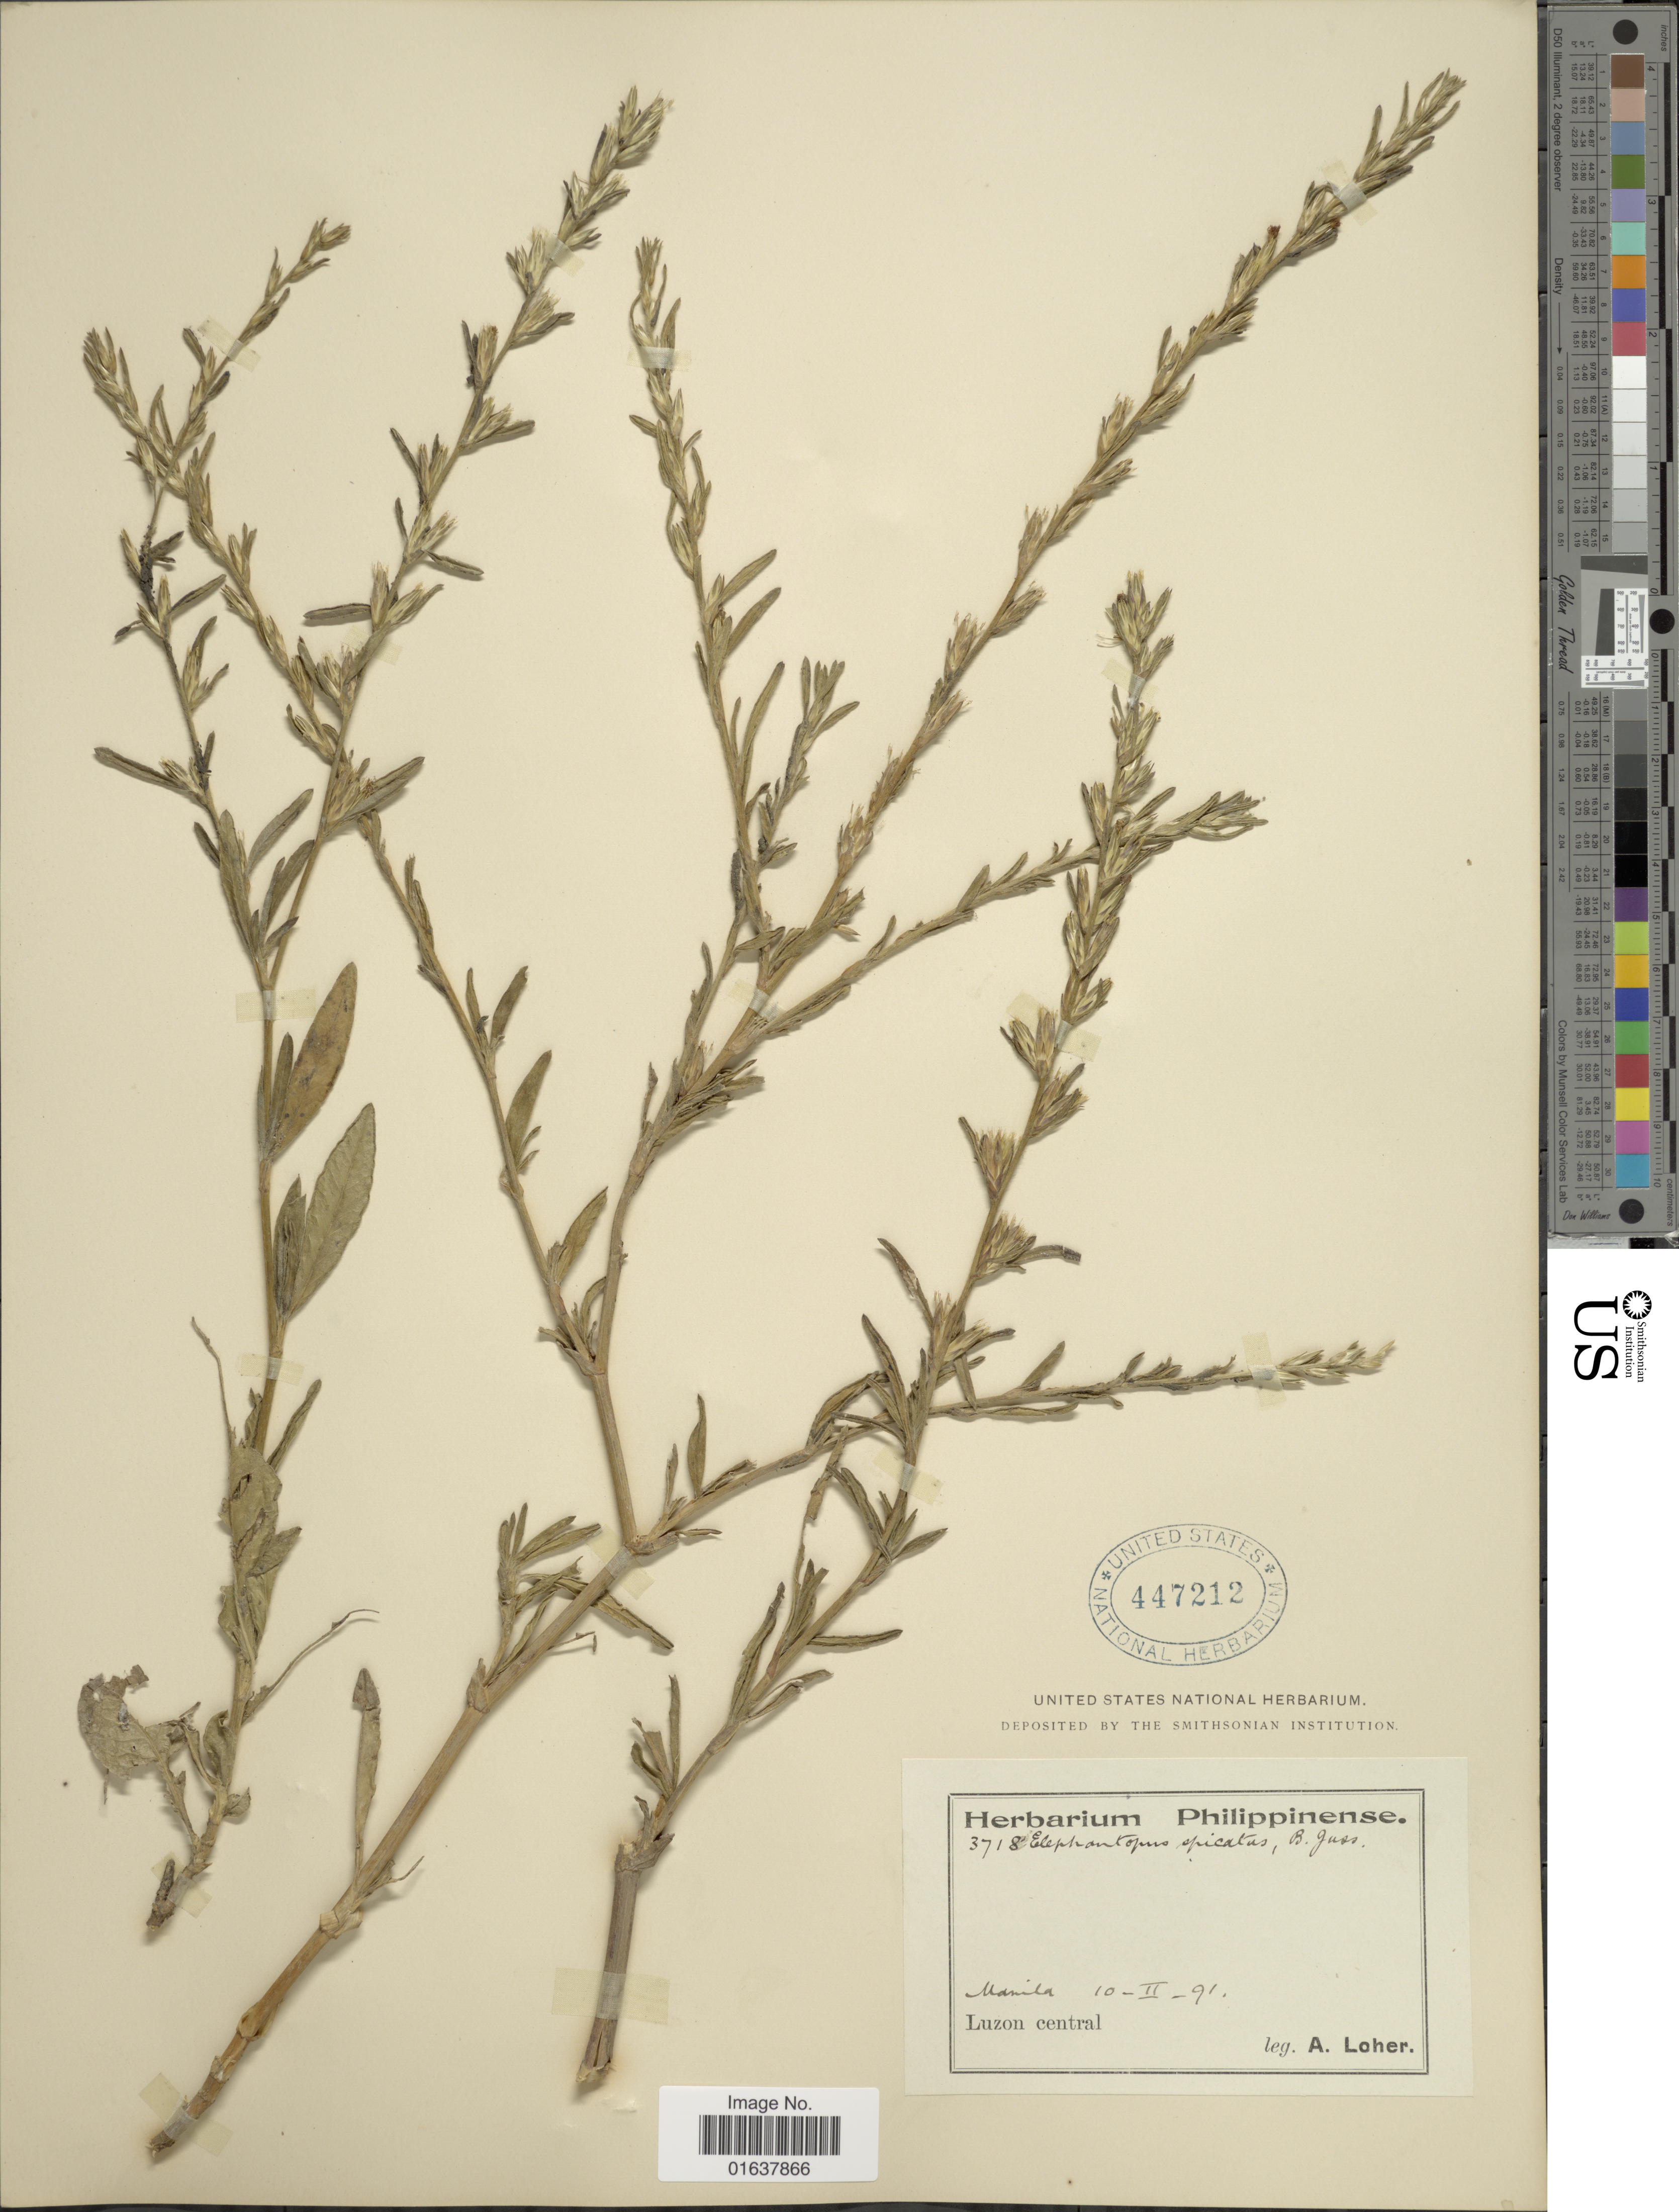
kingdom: Plantae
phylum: Tracheophyta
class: Magnoliopsida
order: Asterales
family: Asteraceae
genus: Pseudelephantopus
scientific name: Pseudelephantopus spicatus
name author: (Juss. ex Aubl.) C.F. Baker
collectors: A. Loher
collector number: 3718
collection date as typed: Transcribed d/m/y: 10/2/91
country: Philippines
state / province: Central Luzon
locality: Manila, Central Luzon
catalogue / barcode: US 447212